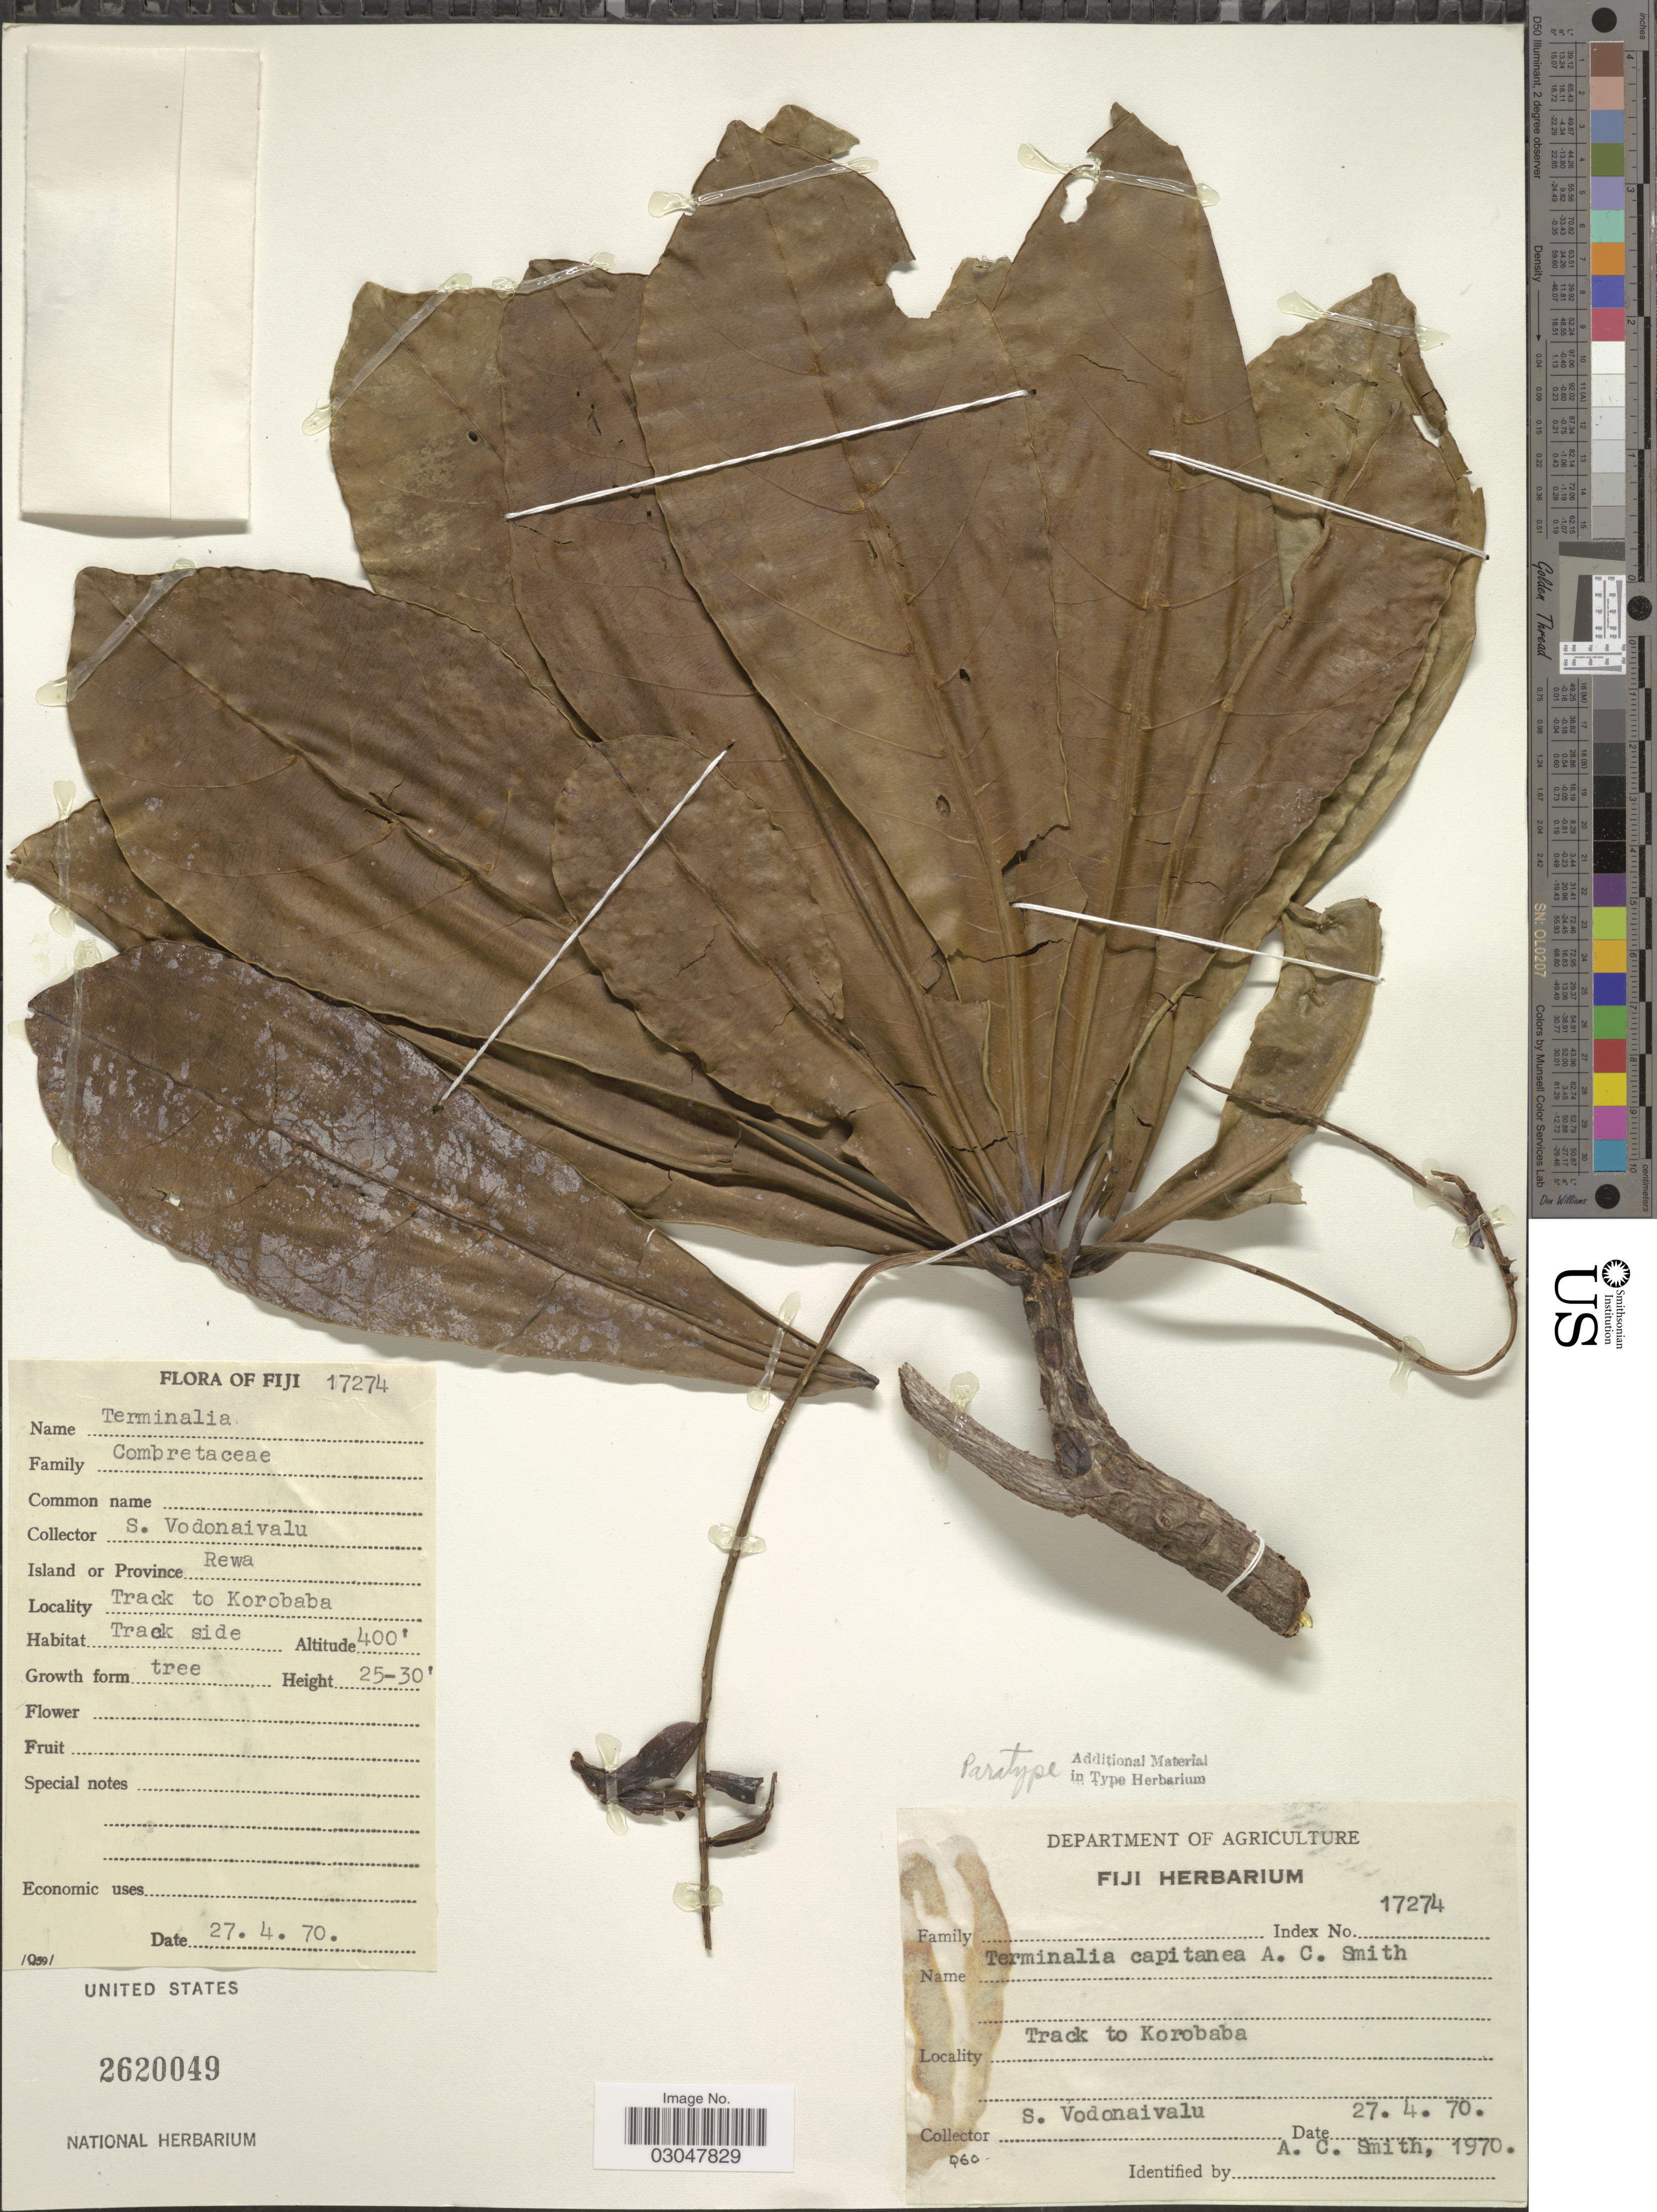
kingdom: Plantae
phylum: Tracheophyta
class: Magnoliopsida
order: Myrtales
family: Combretaceae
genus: Terminalia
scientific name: Terminalia capitanea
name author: A.C. Sm.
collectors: S. Vodonaivalu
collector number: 17274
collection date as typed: Transcribed d/m/y: 27/4/70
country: Fiji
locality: Island or Province Rewa. Track to Korobaba. Track side.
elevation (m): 122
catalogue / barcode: US 2620049